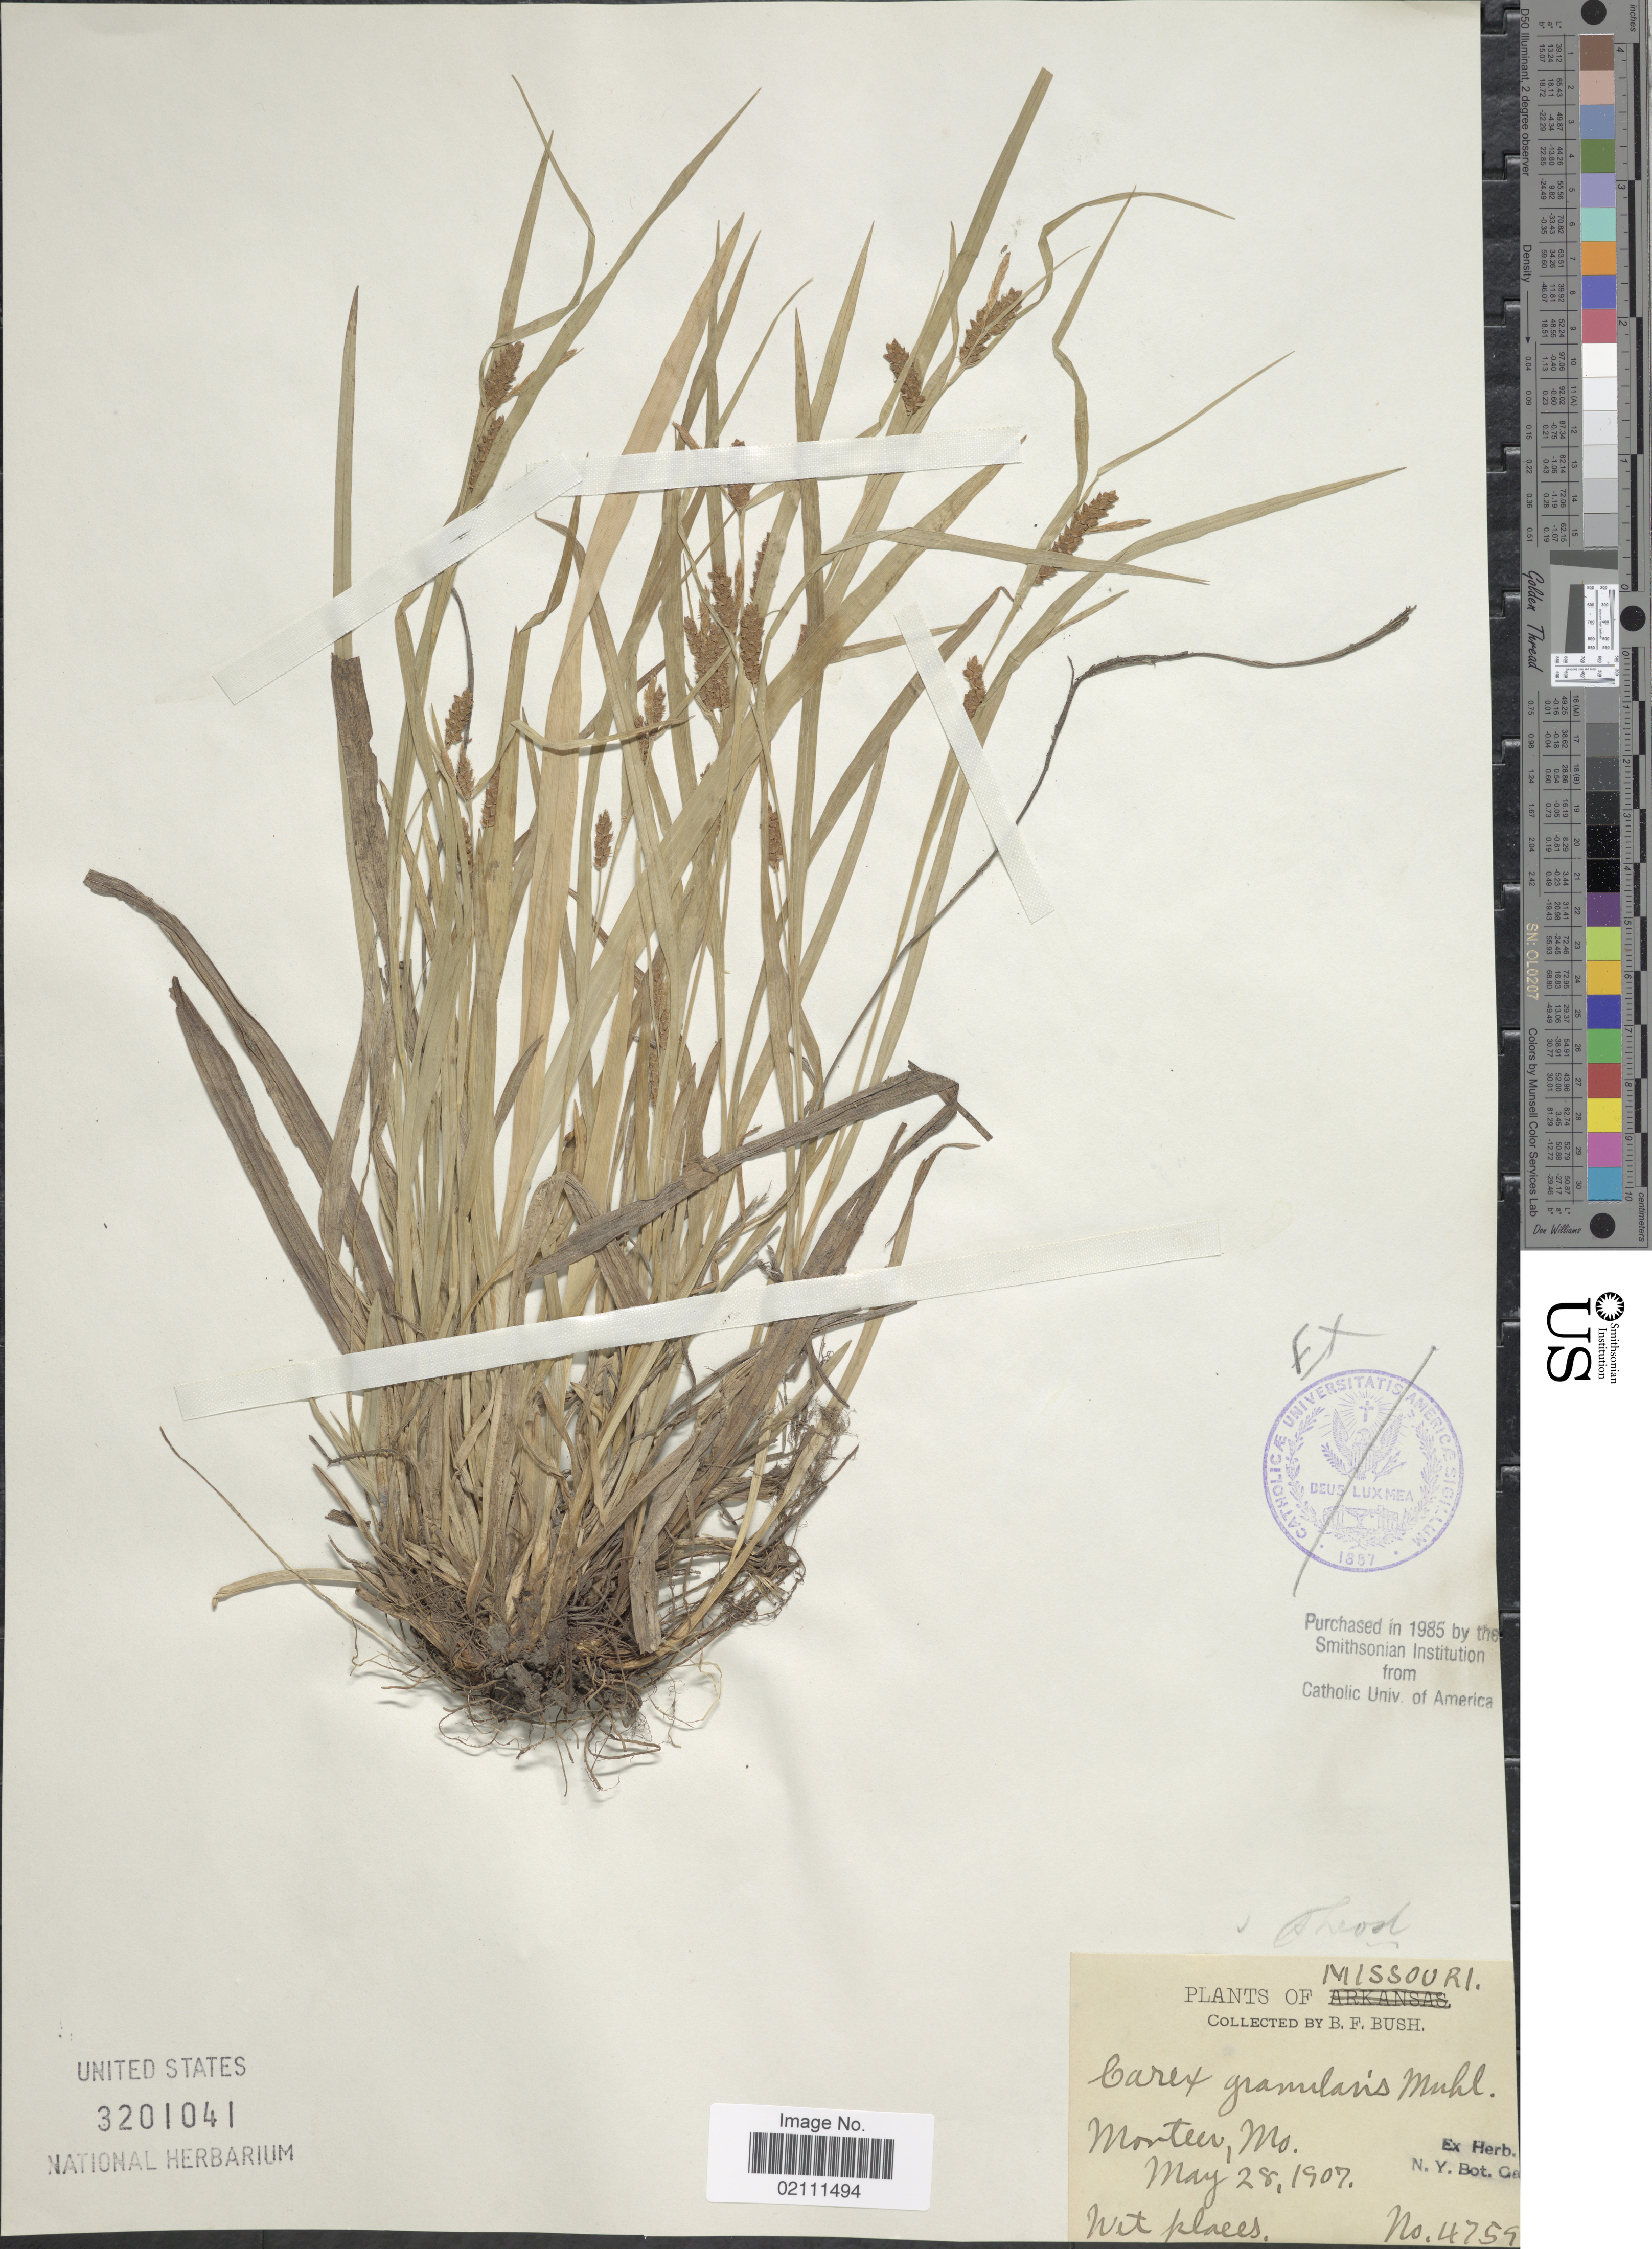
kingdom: Plantae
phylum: Tracheophyta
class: Liliopsida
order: Poales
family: Cyperaceae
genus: Carex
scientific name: Carex granularis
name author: Muhl. ex Willd.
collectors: B. F. Bush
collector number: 4759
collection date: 1907-05-28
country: United States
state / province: Missouri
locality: Montier, wet places.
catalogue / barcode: US 3201041